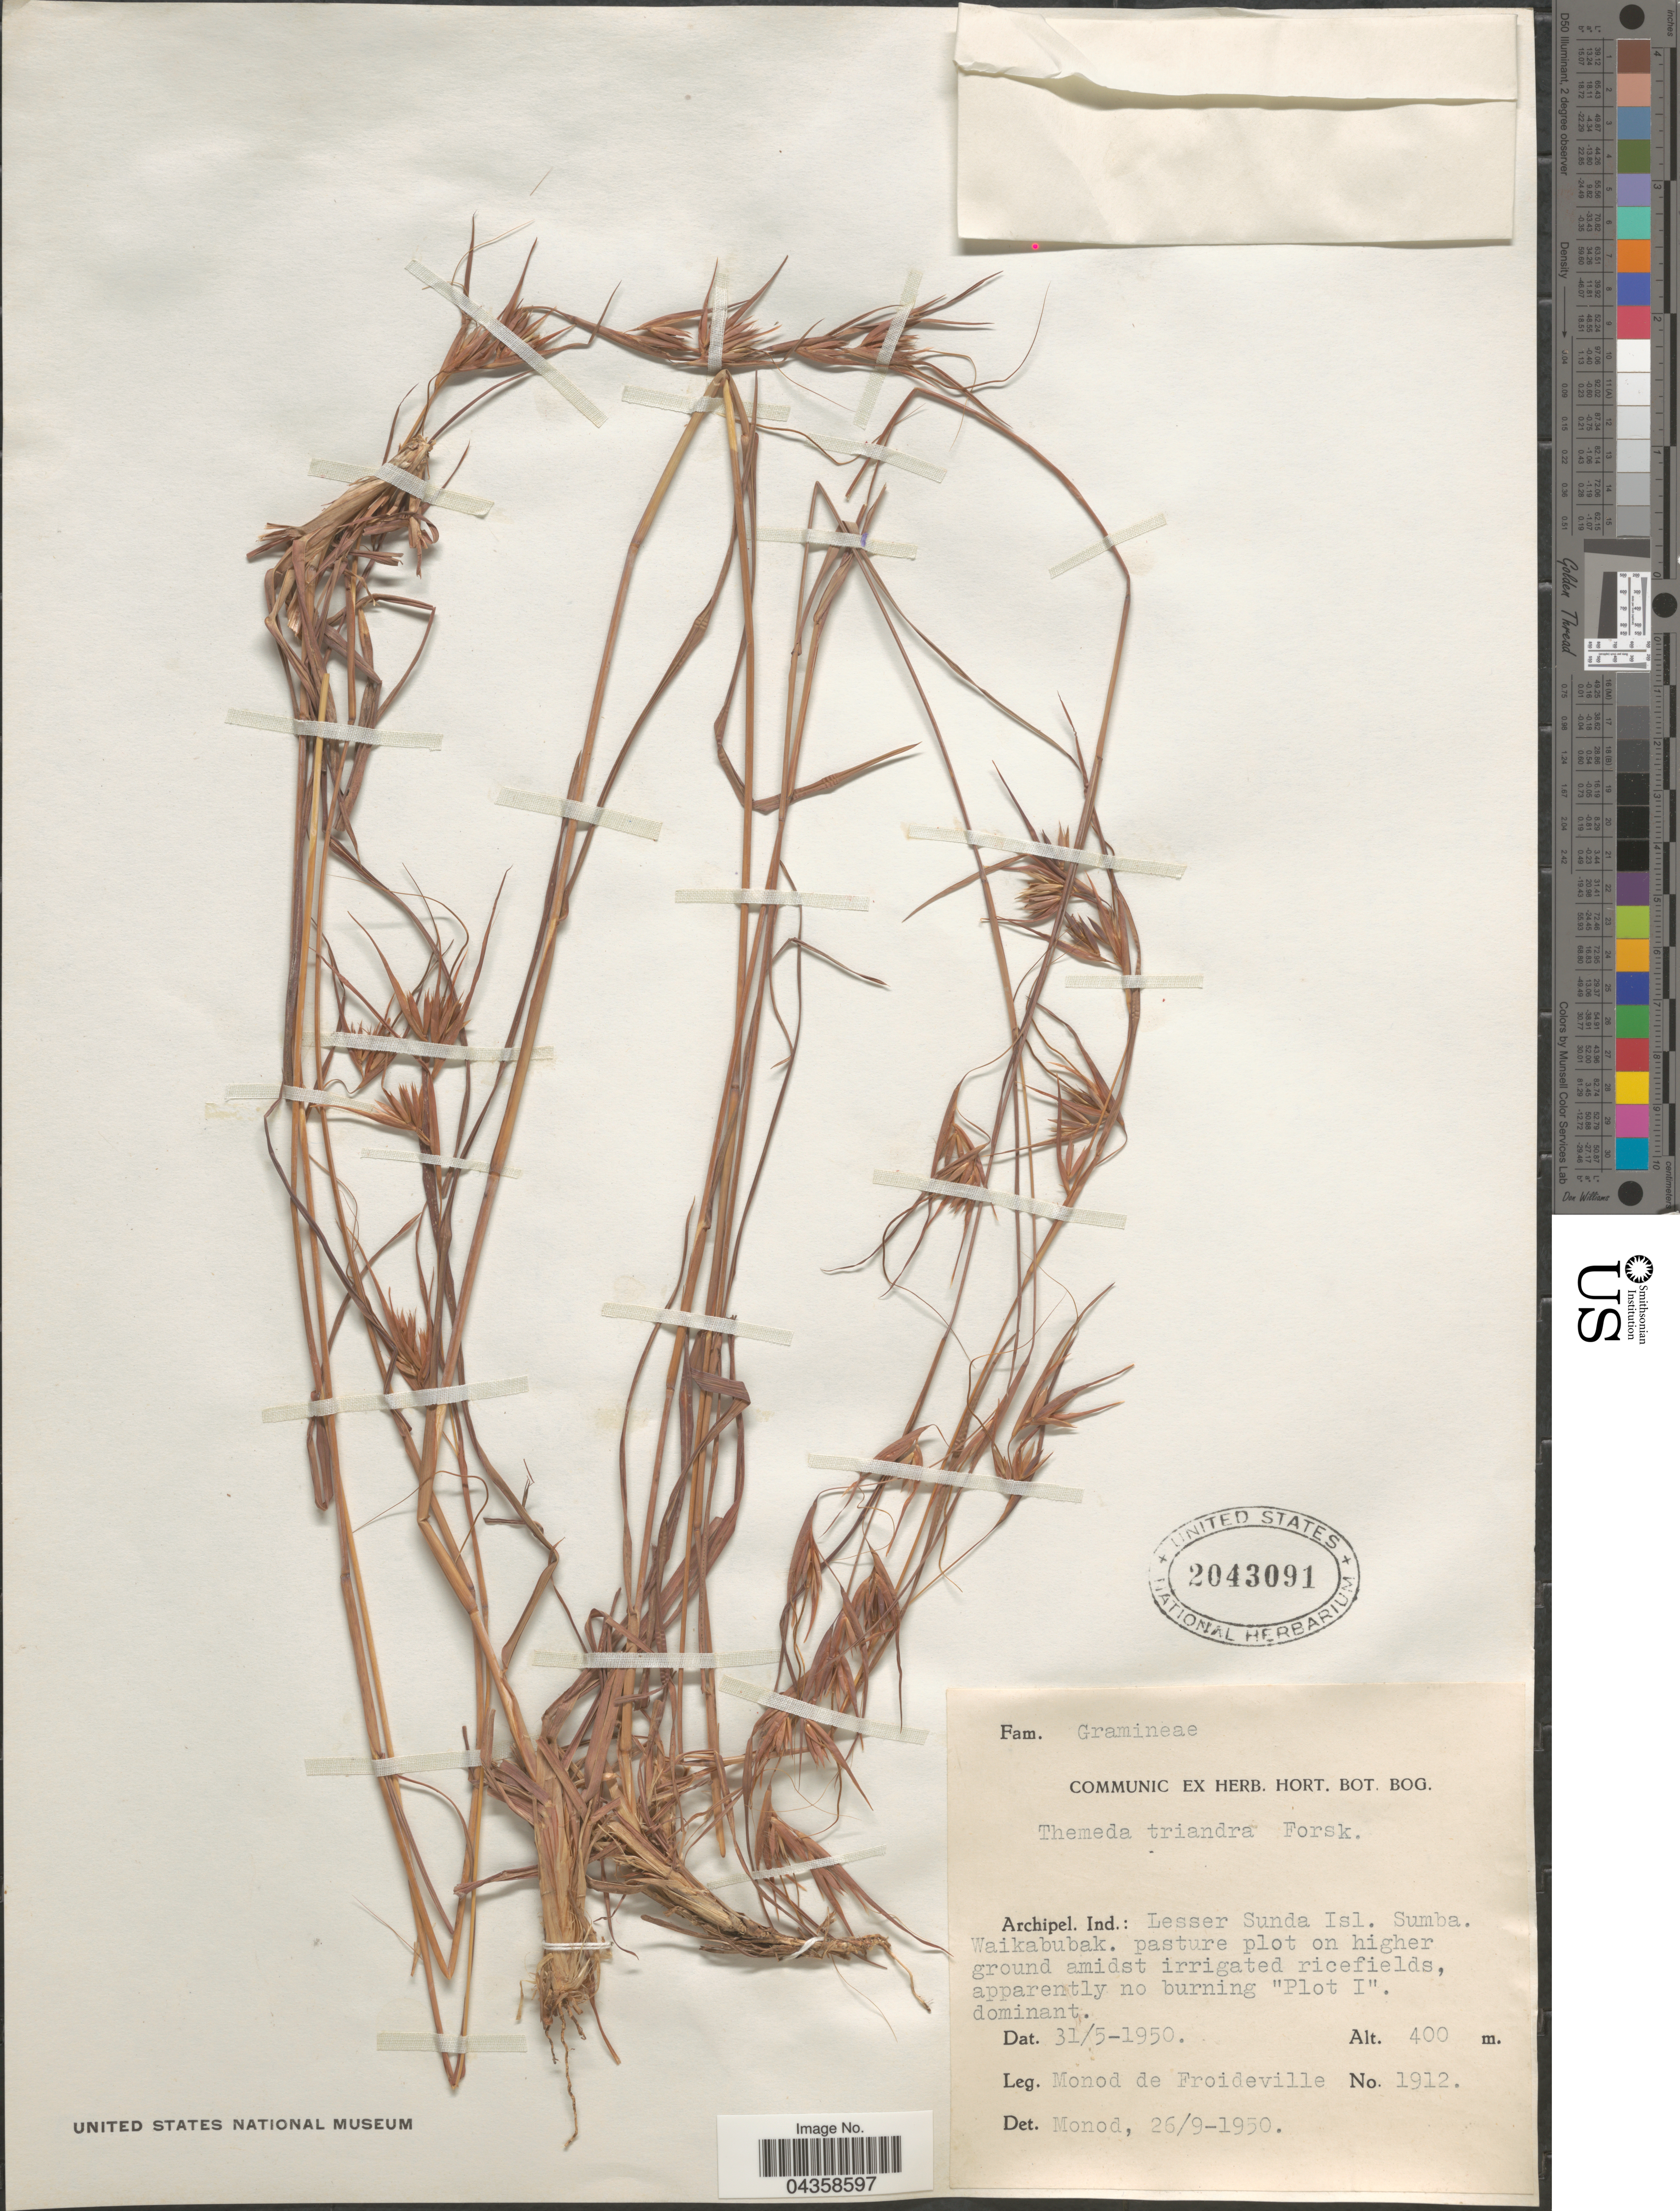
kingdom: Plantae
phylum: Tracheophyta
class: Liliopsida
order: Poales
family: Poaceae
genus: Themeda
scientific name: Themeda triandra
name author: Forssk.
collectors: C. Monod de Froideville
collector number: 1912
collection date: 1950-05-31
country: Indonesia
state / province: Nusa Tenggara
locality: Archipel. Ind.: Lesser Sunda Isl. Sumba. Waikabubak. pasture plot on higher ground amidst irrigated ricefields, apparently no burning "Plot I" dominant.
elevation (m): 400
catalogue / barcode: US 2043091